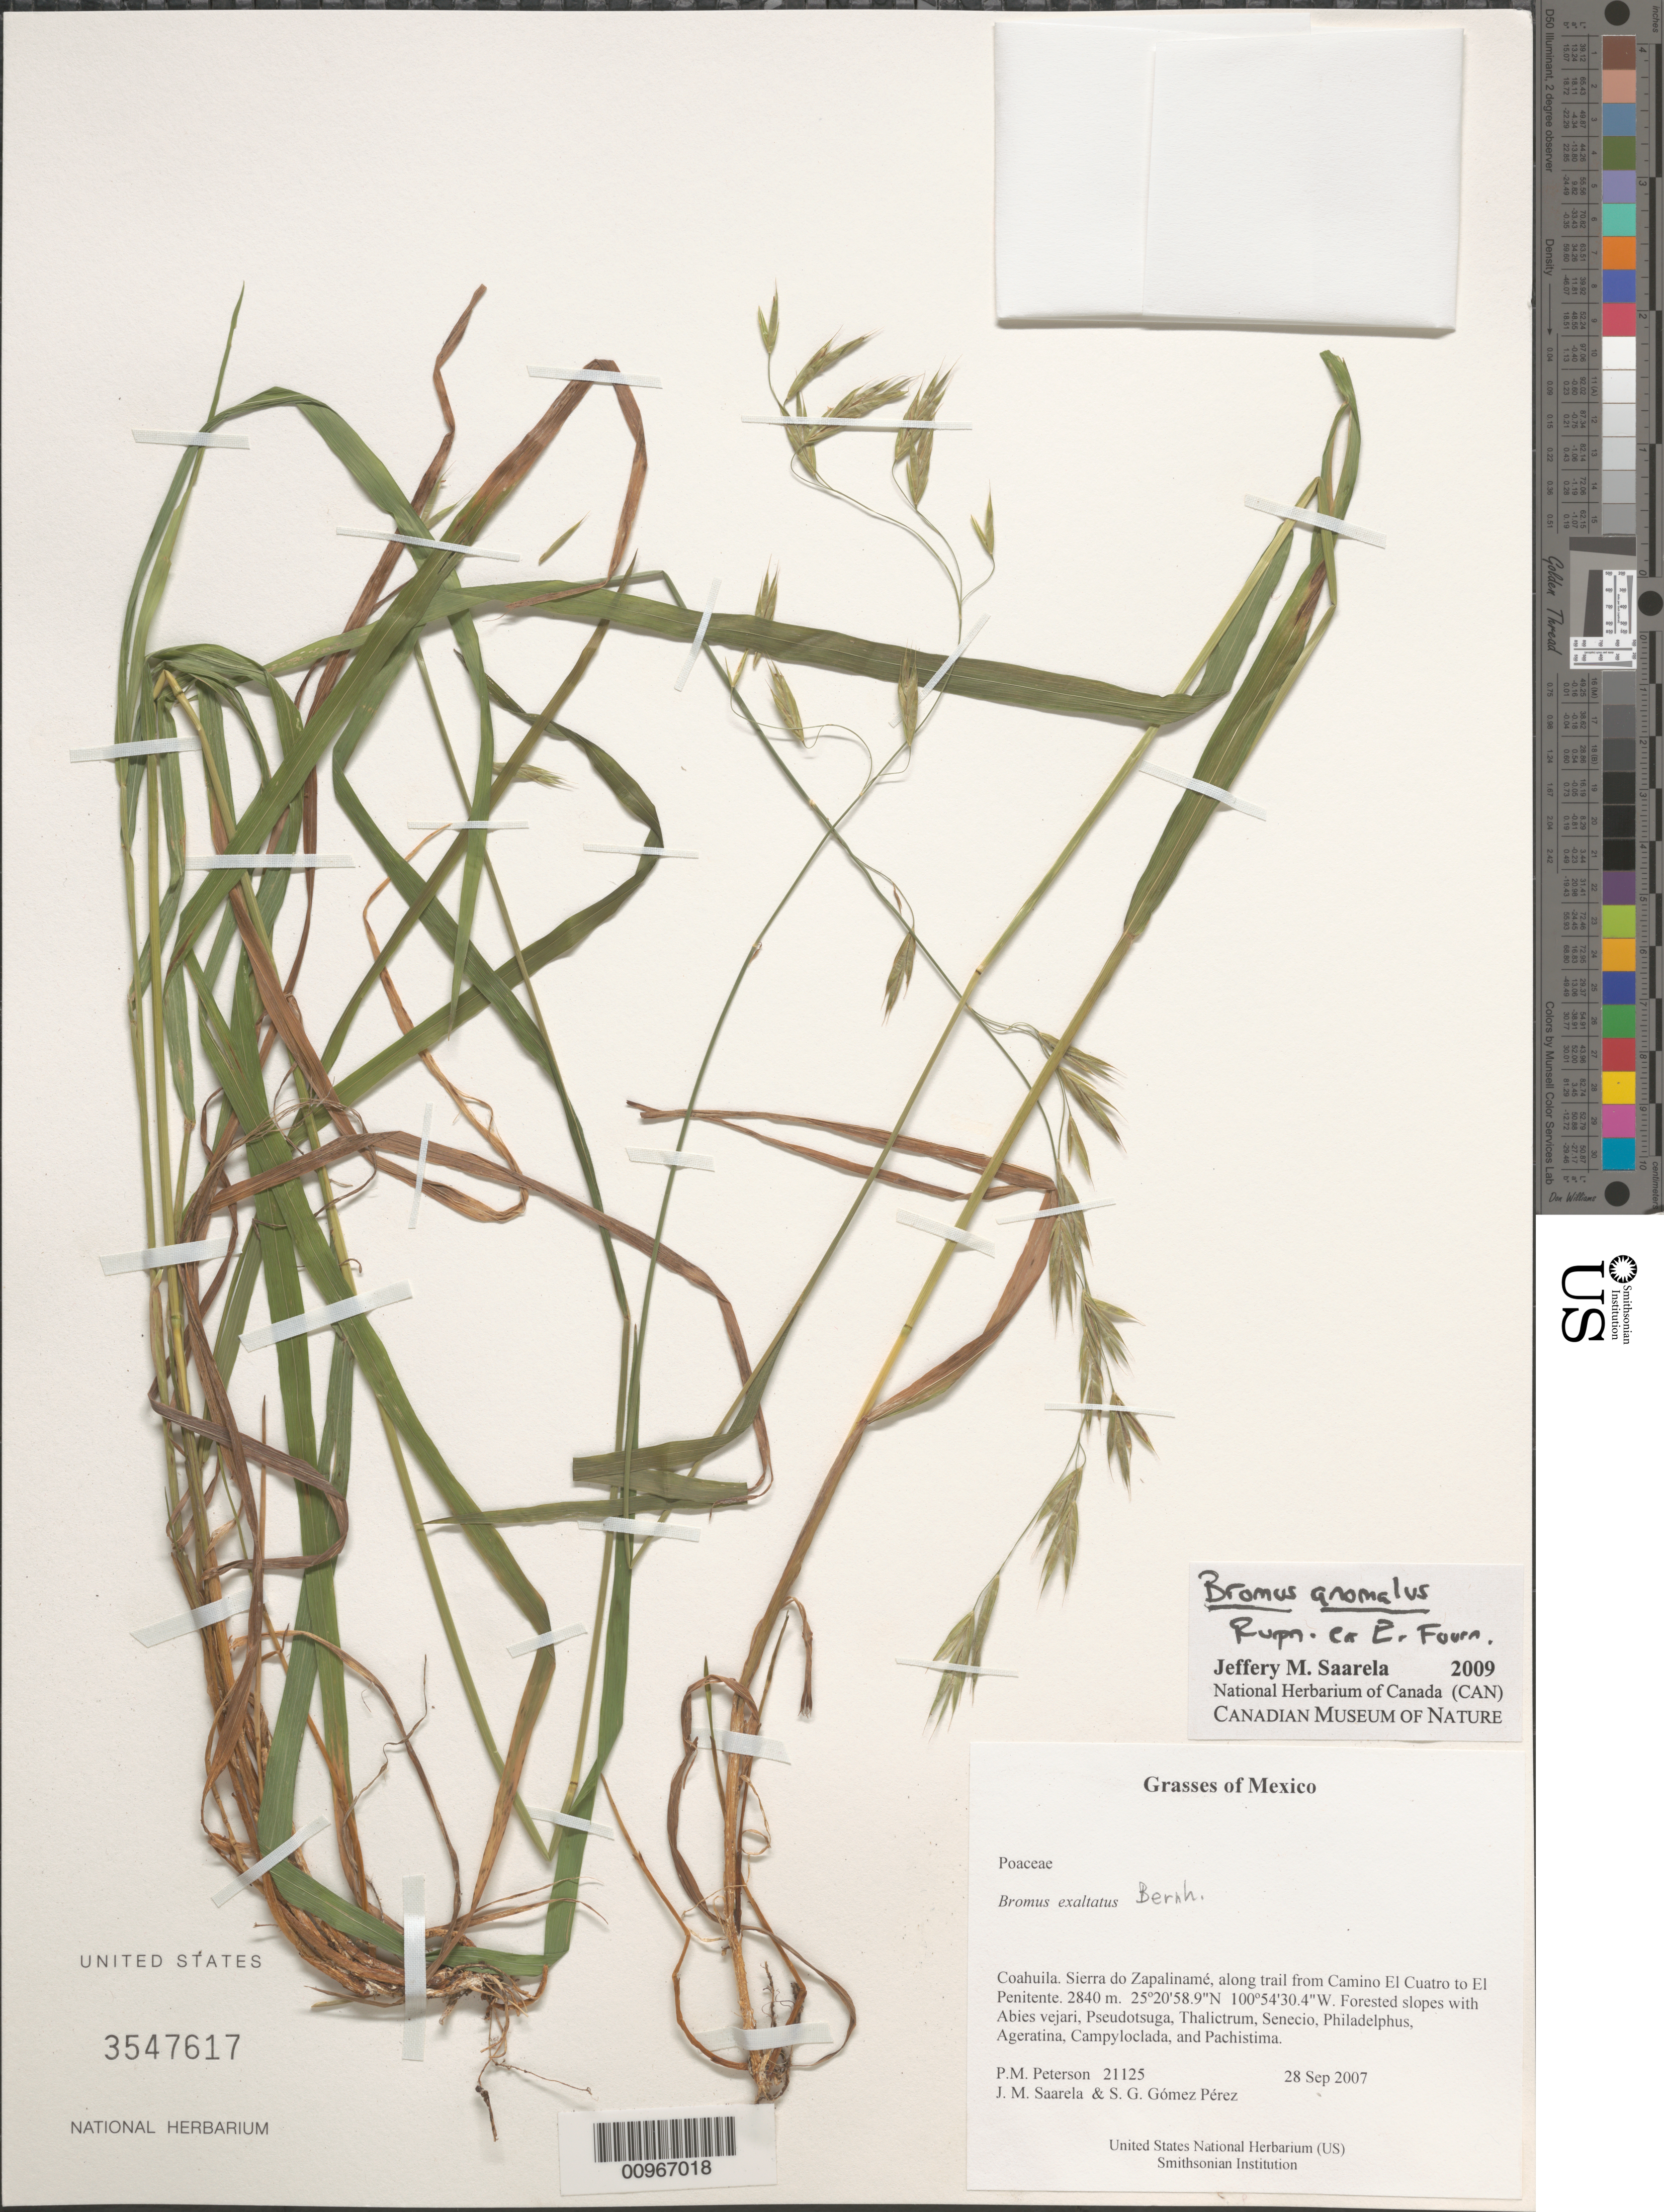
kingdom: Plantae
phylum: Tracheophyta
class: Liliopsida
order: Poales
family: Poaceae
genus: Bromus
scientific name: Bromus anomalus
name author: Rupr. ex E. Fourn.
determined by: Saarela, J. M., (CAN), Canadian Museum of Nature (CANADA)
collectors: P. M. Peterson, J. Saarela & S. Gómez Pérez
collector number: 21125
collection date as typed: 28 Sep 2007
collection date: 2007-09-28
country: Mexico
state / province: Coahuila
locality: Sierra do Zapalinamé, along trail from Camino El Cuatro to El Penitente.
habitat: Forested slopes with Abies vejari, Pseudotsuga, Thalictrum, Senecio, Philadelphus, Ageratina, Campyloclada, and Pachistima.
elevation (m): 2840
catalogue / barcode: US 3547617